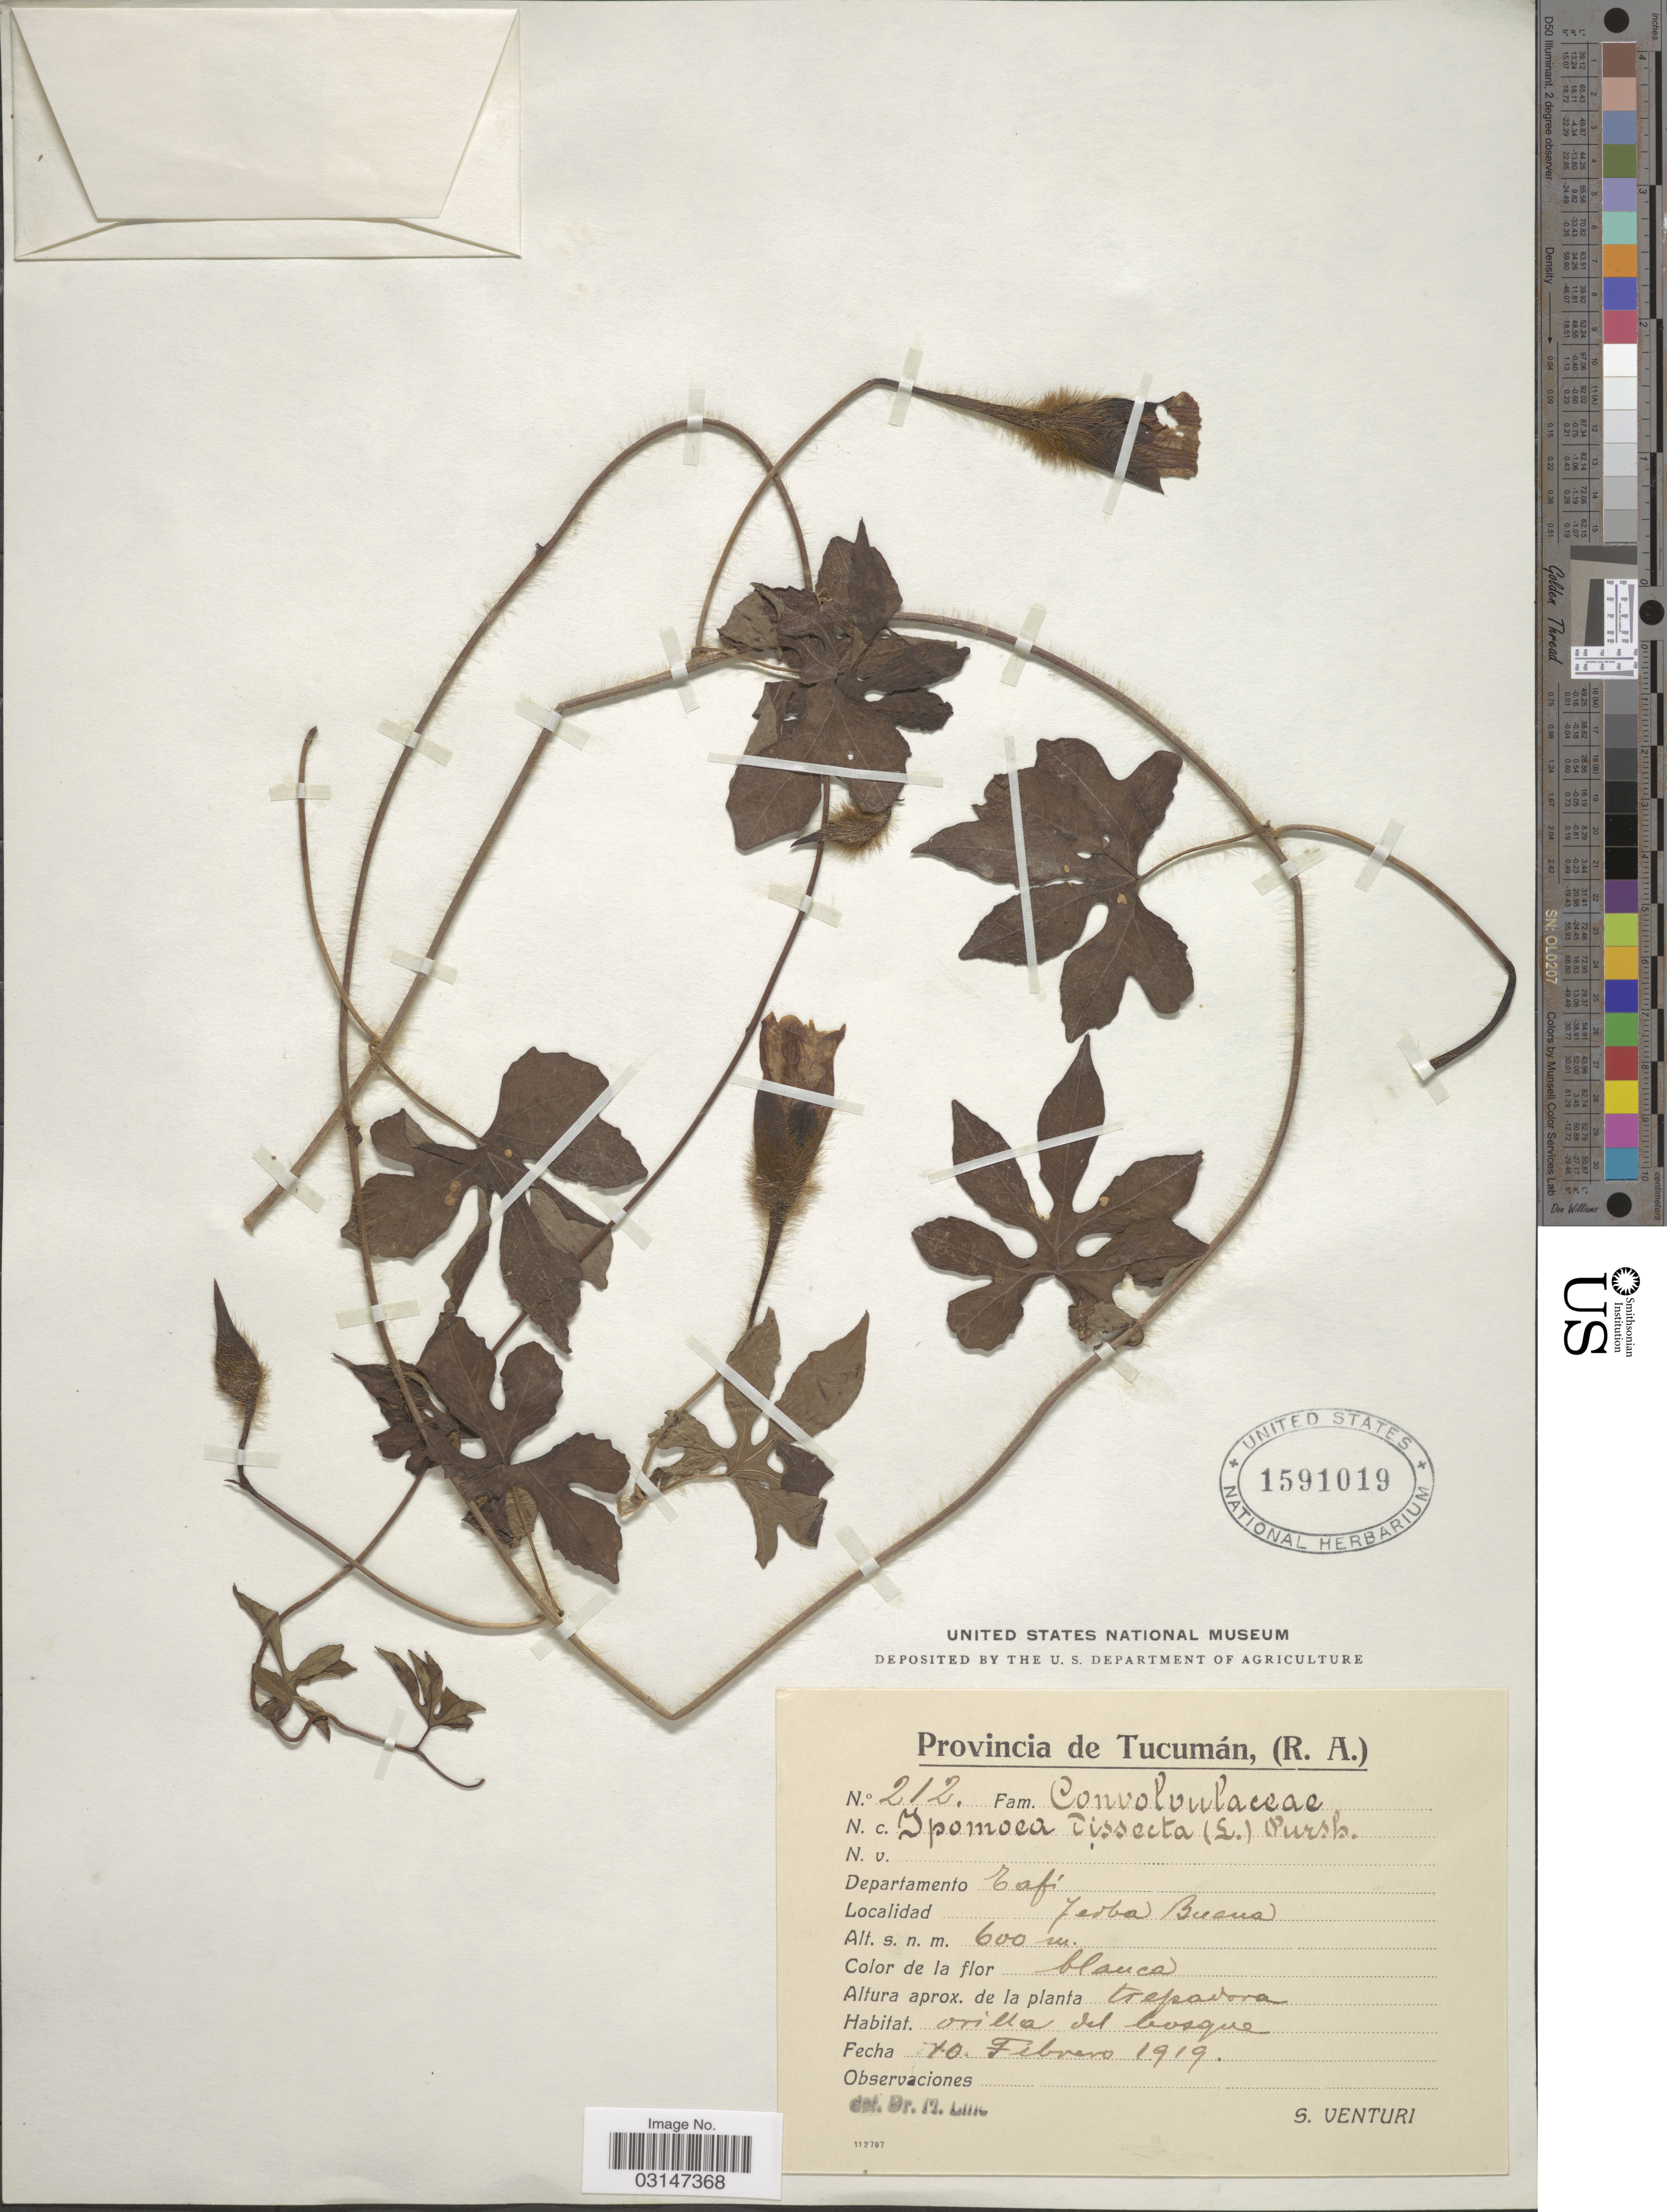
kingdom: Plantae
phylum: Tracheophyta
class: Magnoliopsida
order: Solanales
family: Convolvulaceae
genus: Distimake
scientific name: Distimake dissectus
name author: (Jacq.) A. R. Simões & Staples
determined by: Strong, Mark T., (BOT), Smithsonian Institution - National Museum of Natural History (UNITED STATES)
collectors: S. Venturi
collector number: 212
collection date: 1919-02-10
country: Argentina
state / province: Tucuman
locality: Departamento Tafi, Jerba Buena.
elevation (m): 600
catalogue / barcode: US 1591019